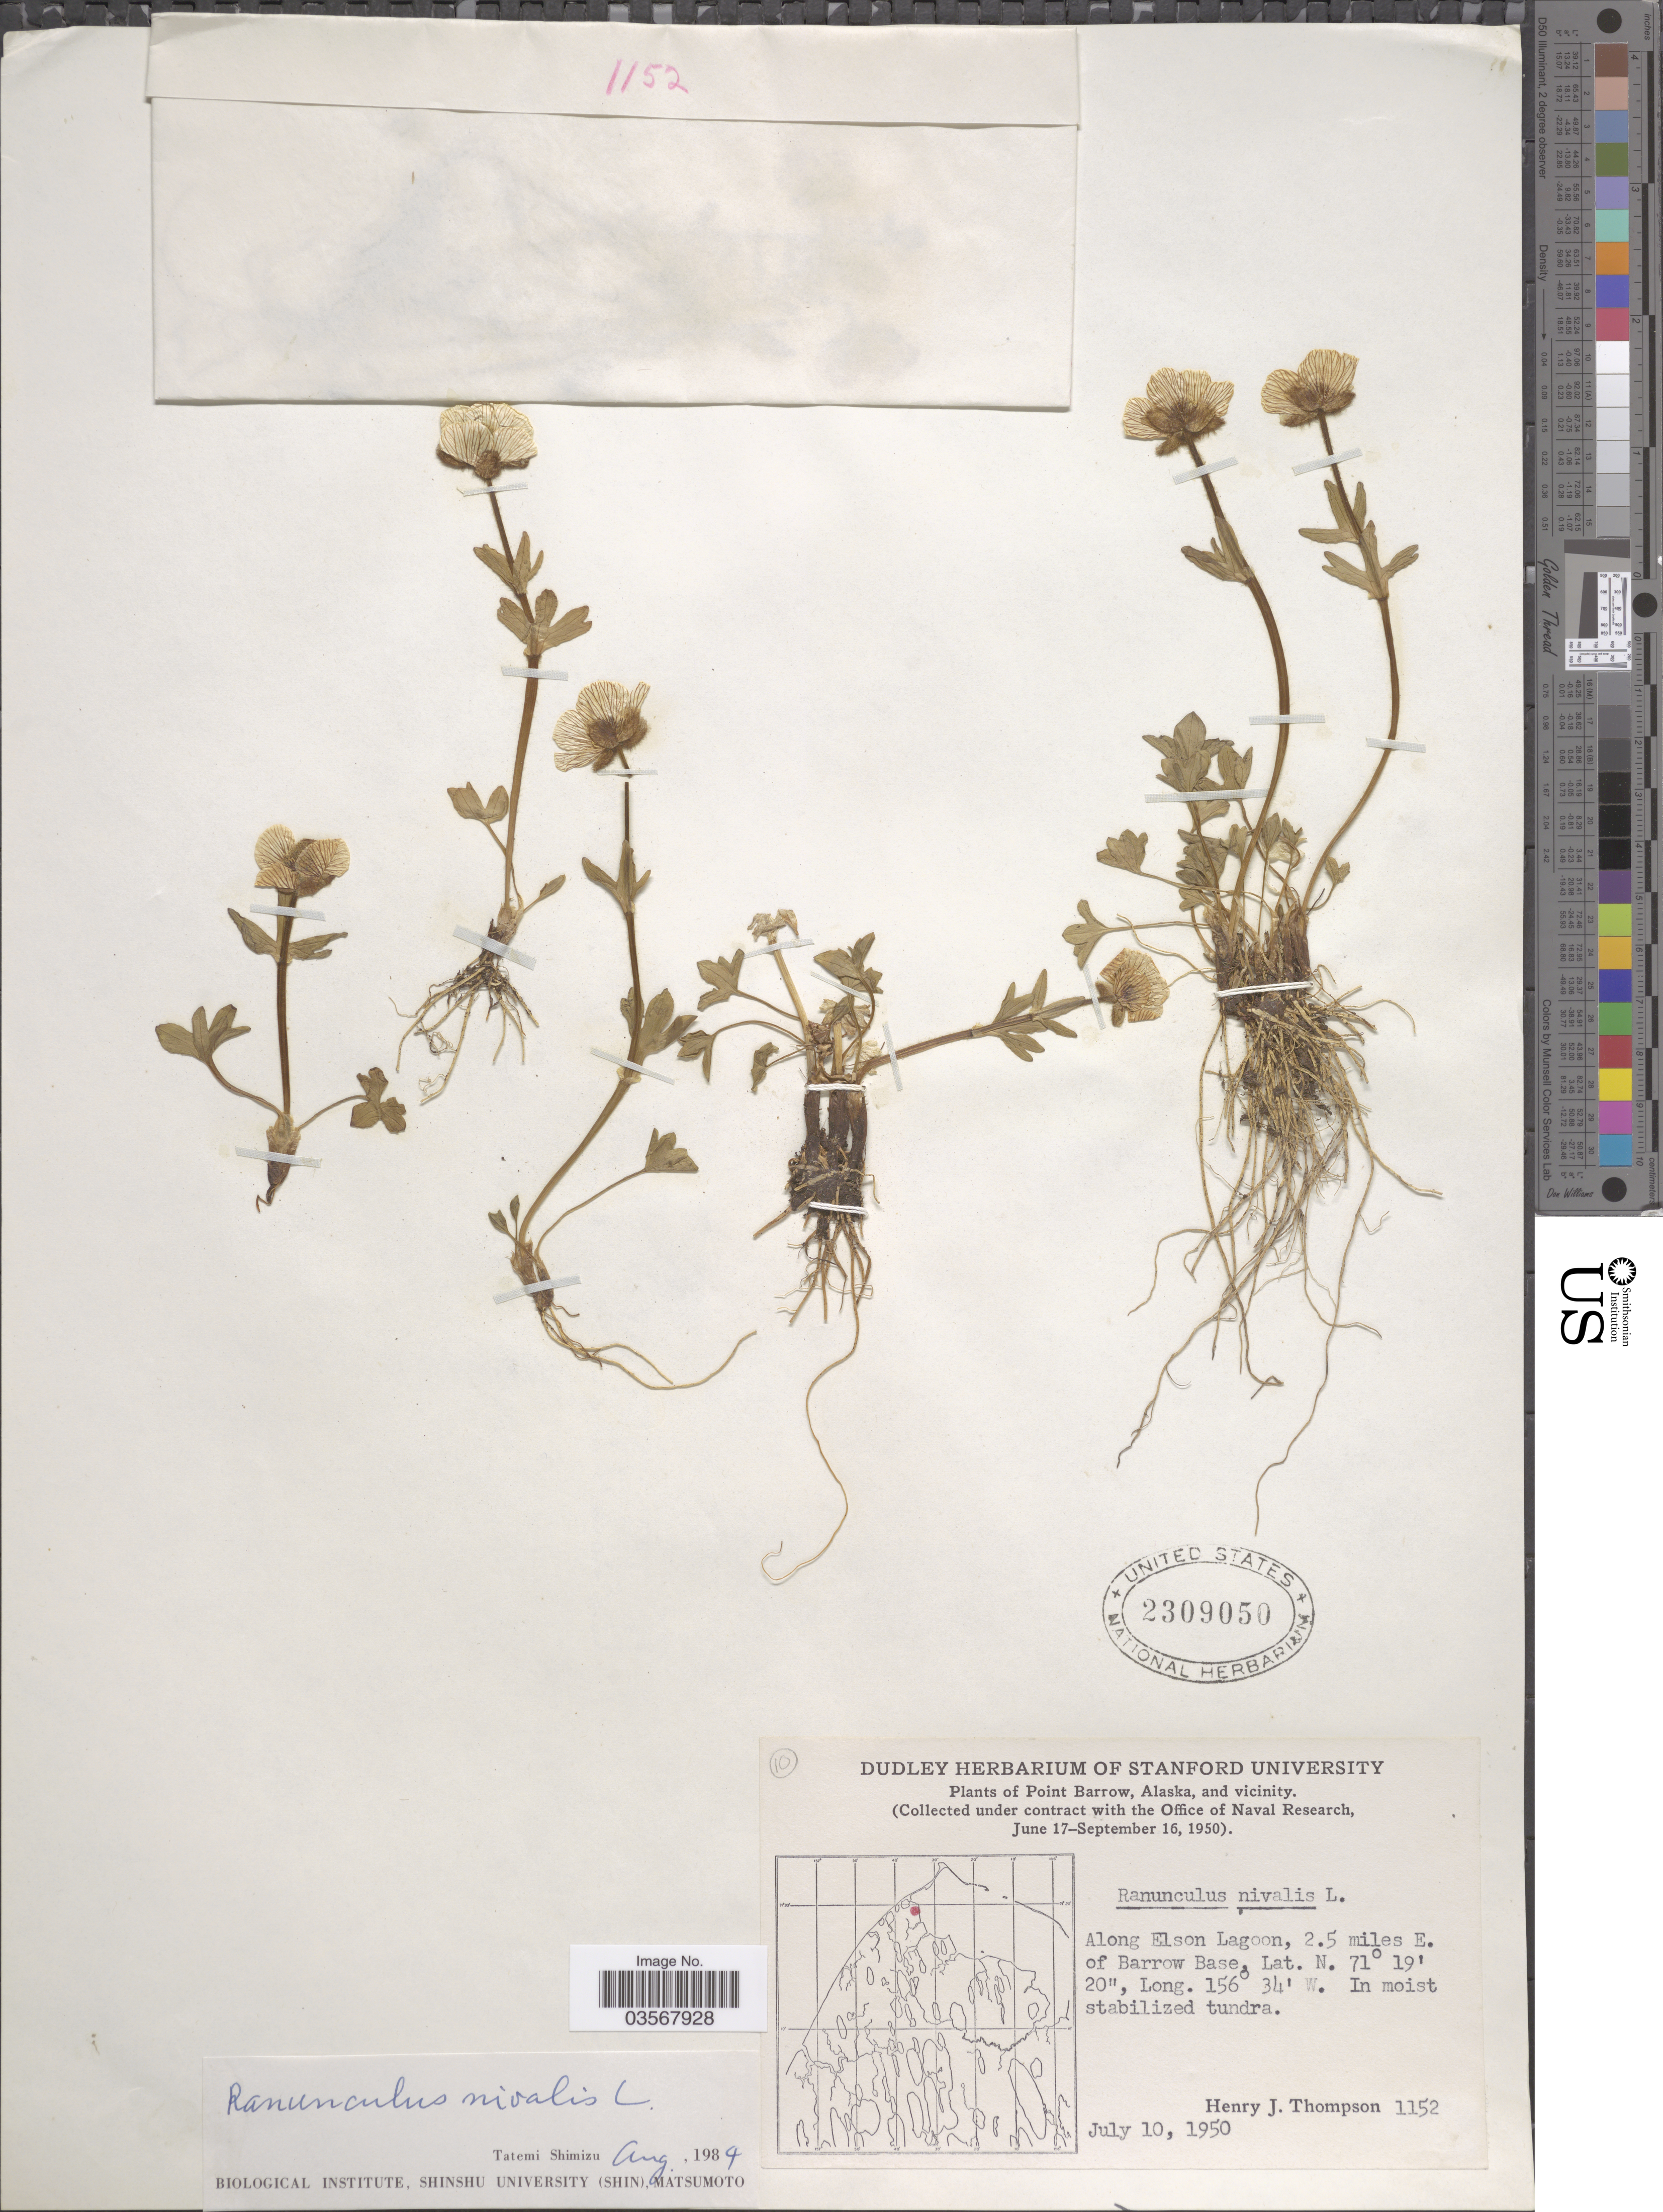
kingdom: Plantae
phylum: Tracheophyta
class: Magnoliopsida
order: Ranunculales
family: Ranunculaceae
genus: Ranunculus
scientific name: Ranunculus nivalis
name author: L.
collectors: H. J. Thompson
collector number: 1152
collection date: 1950-07-10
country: United States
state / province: Alaska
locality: Point Barrow, Alaska, and vicinity. Along Elson Lagoon, 2.5 miles E. of Barrow Base.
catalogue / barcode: US 2309050